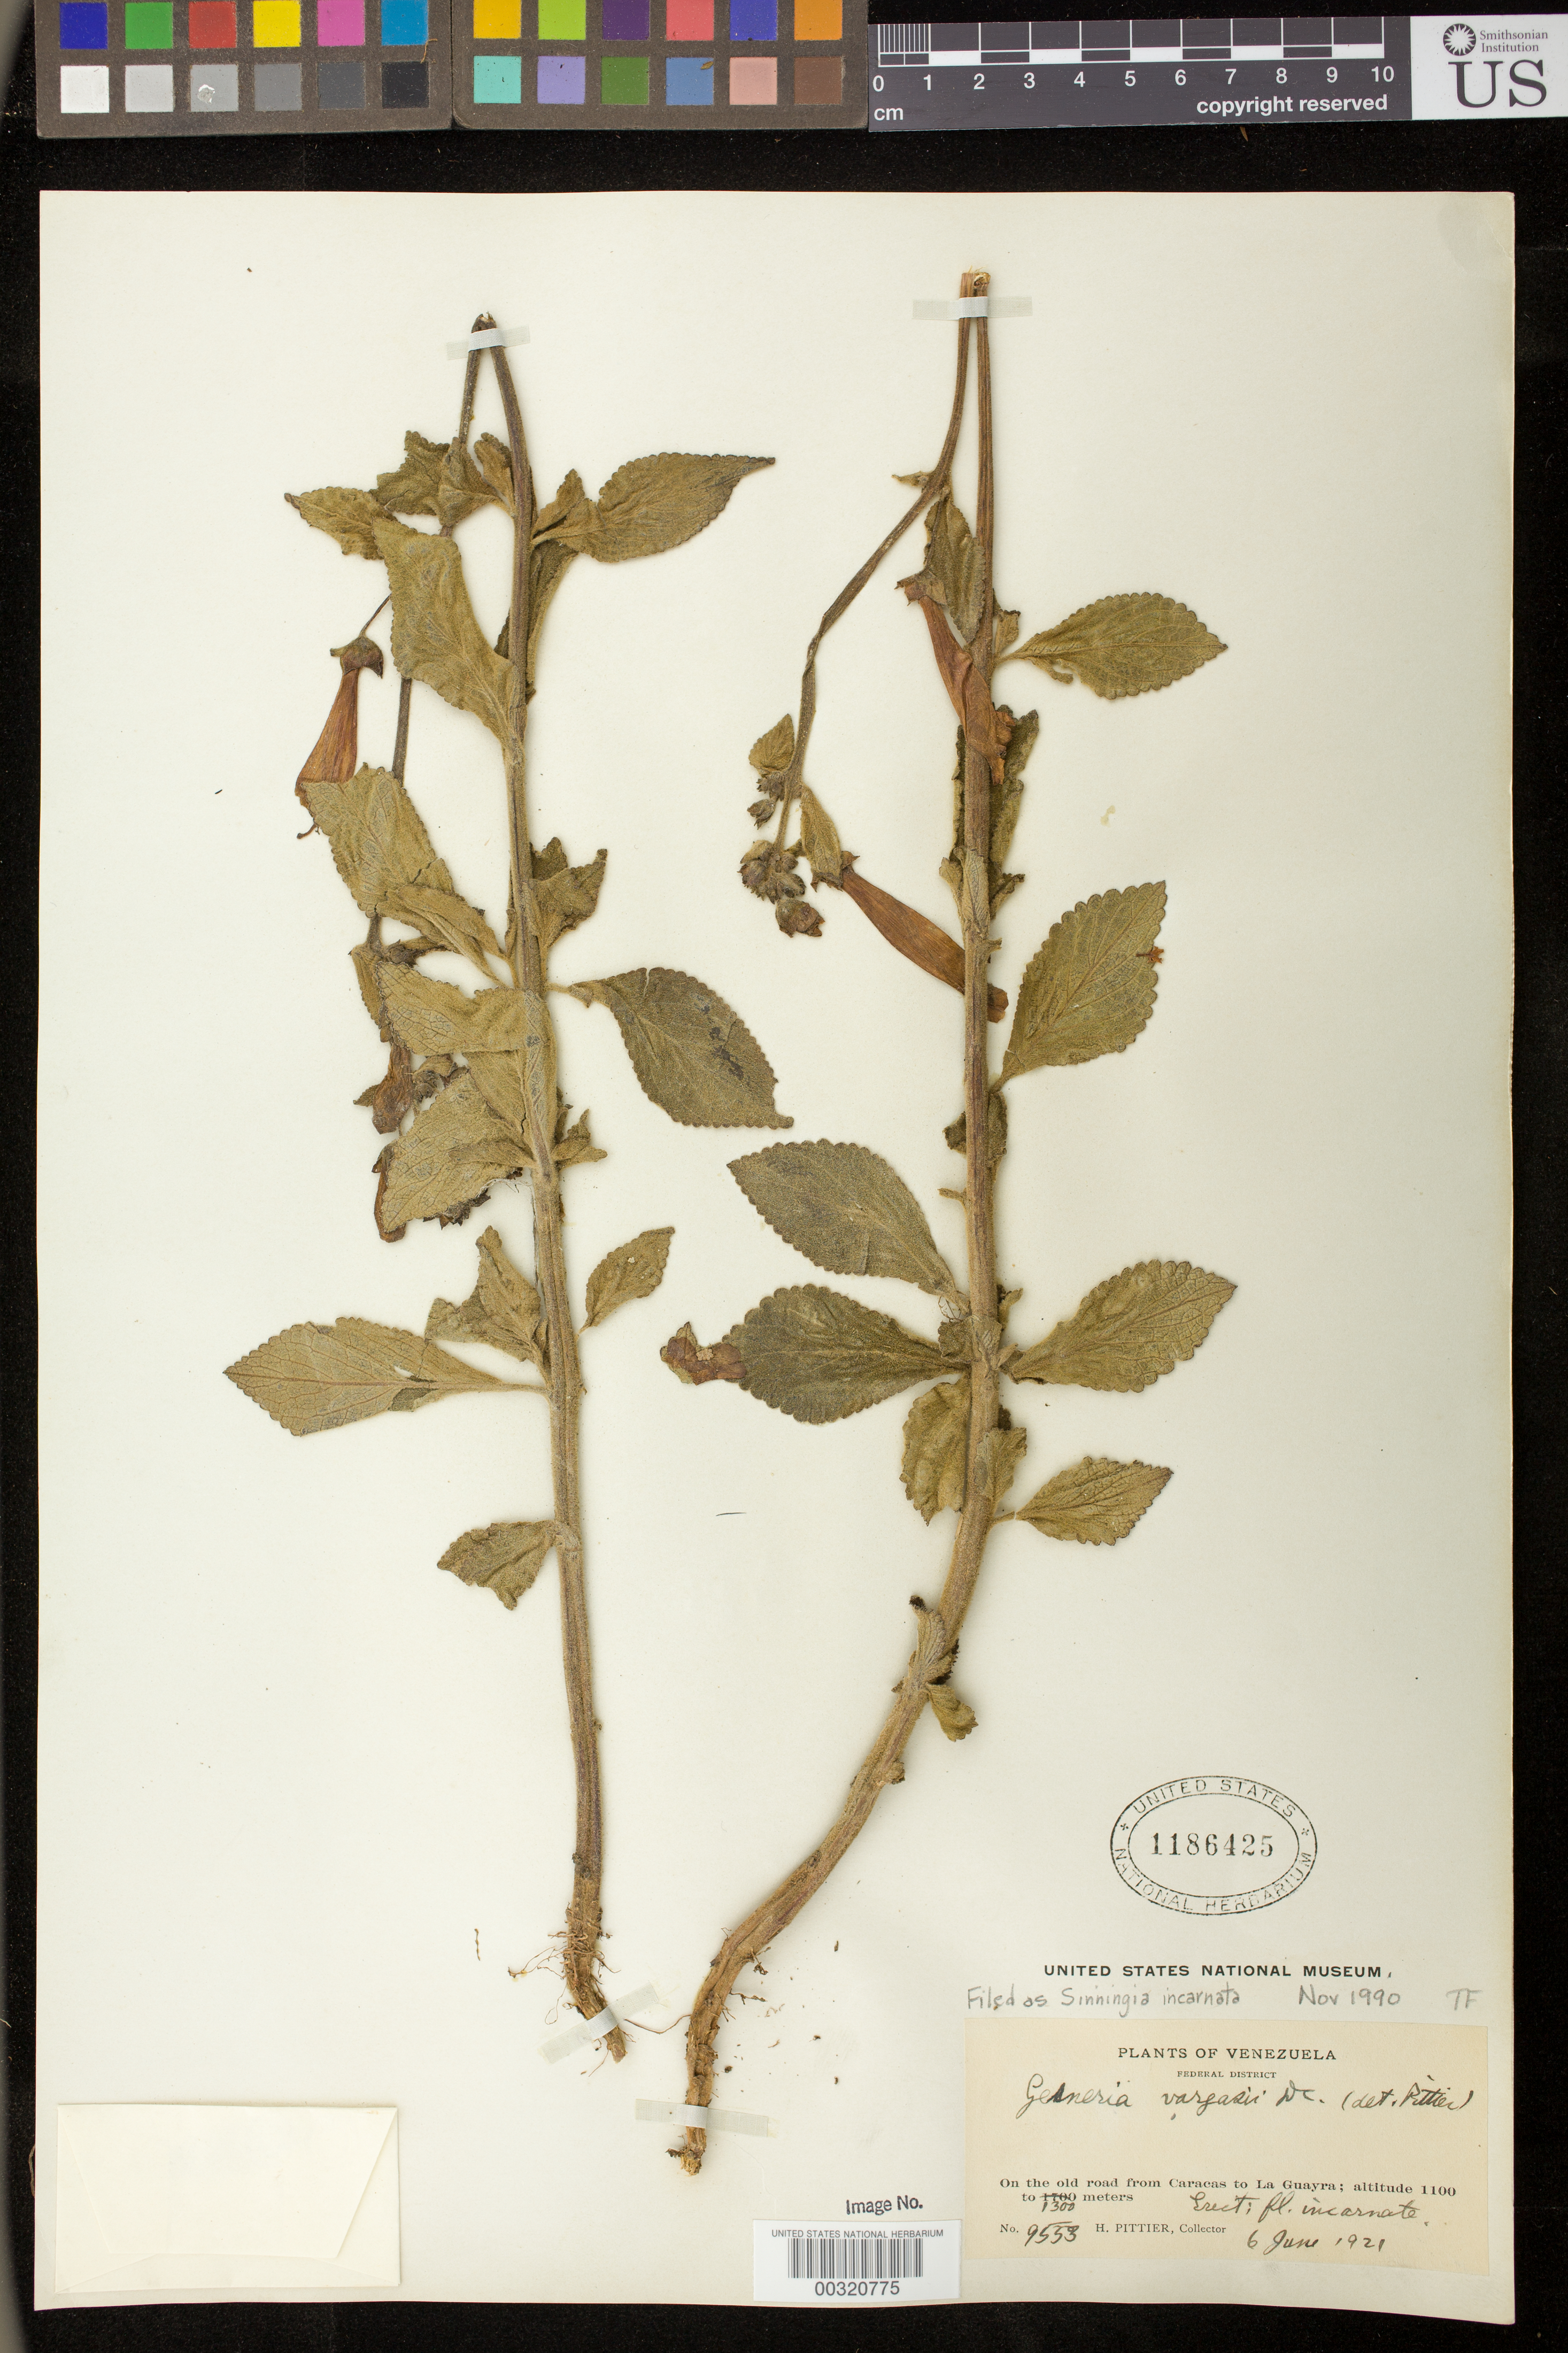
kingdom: Plantae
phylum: Tracheophyta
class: Magnoliopsida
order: Lamiales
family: Gesneriaceae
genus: Sinningia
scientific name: Sinningia incarnata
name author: (Aubl.) D.L. Denham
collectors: H. F. Pittier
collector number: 9553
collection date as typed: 06 Jun 1921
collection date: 1921-06-06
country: Venezuela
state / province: Distrito Federal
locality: On the old road from Caracas to La Guayra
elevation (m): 1100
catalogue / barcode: US 1186425